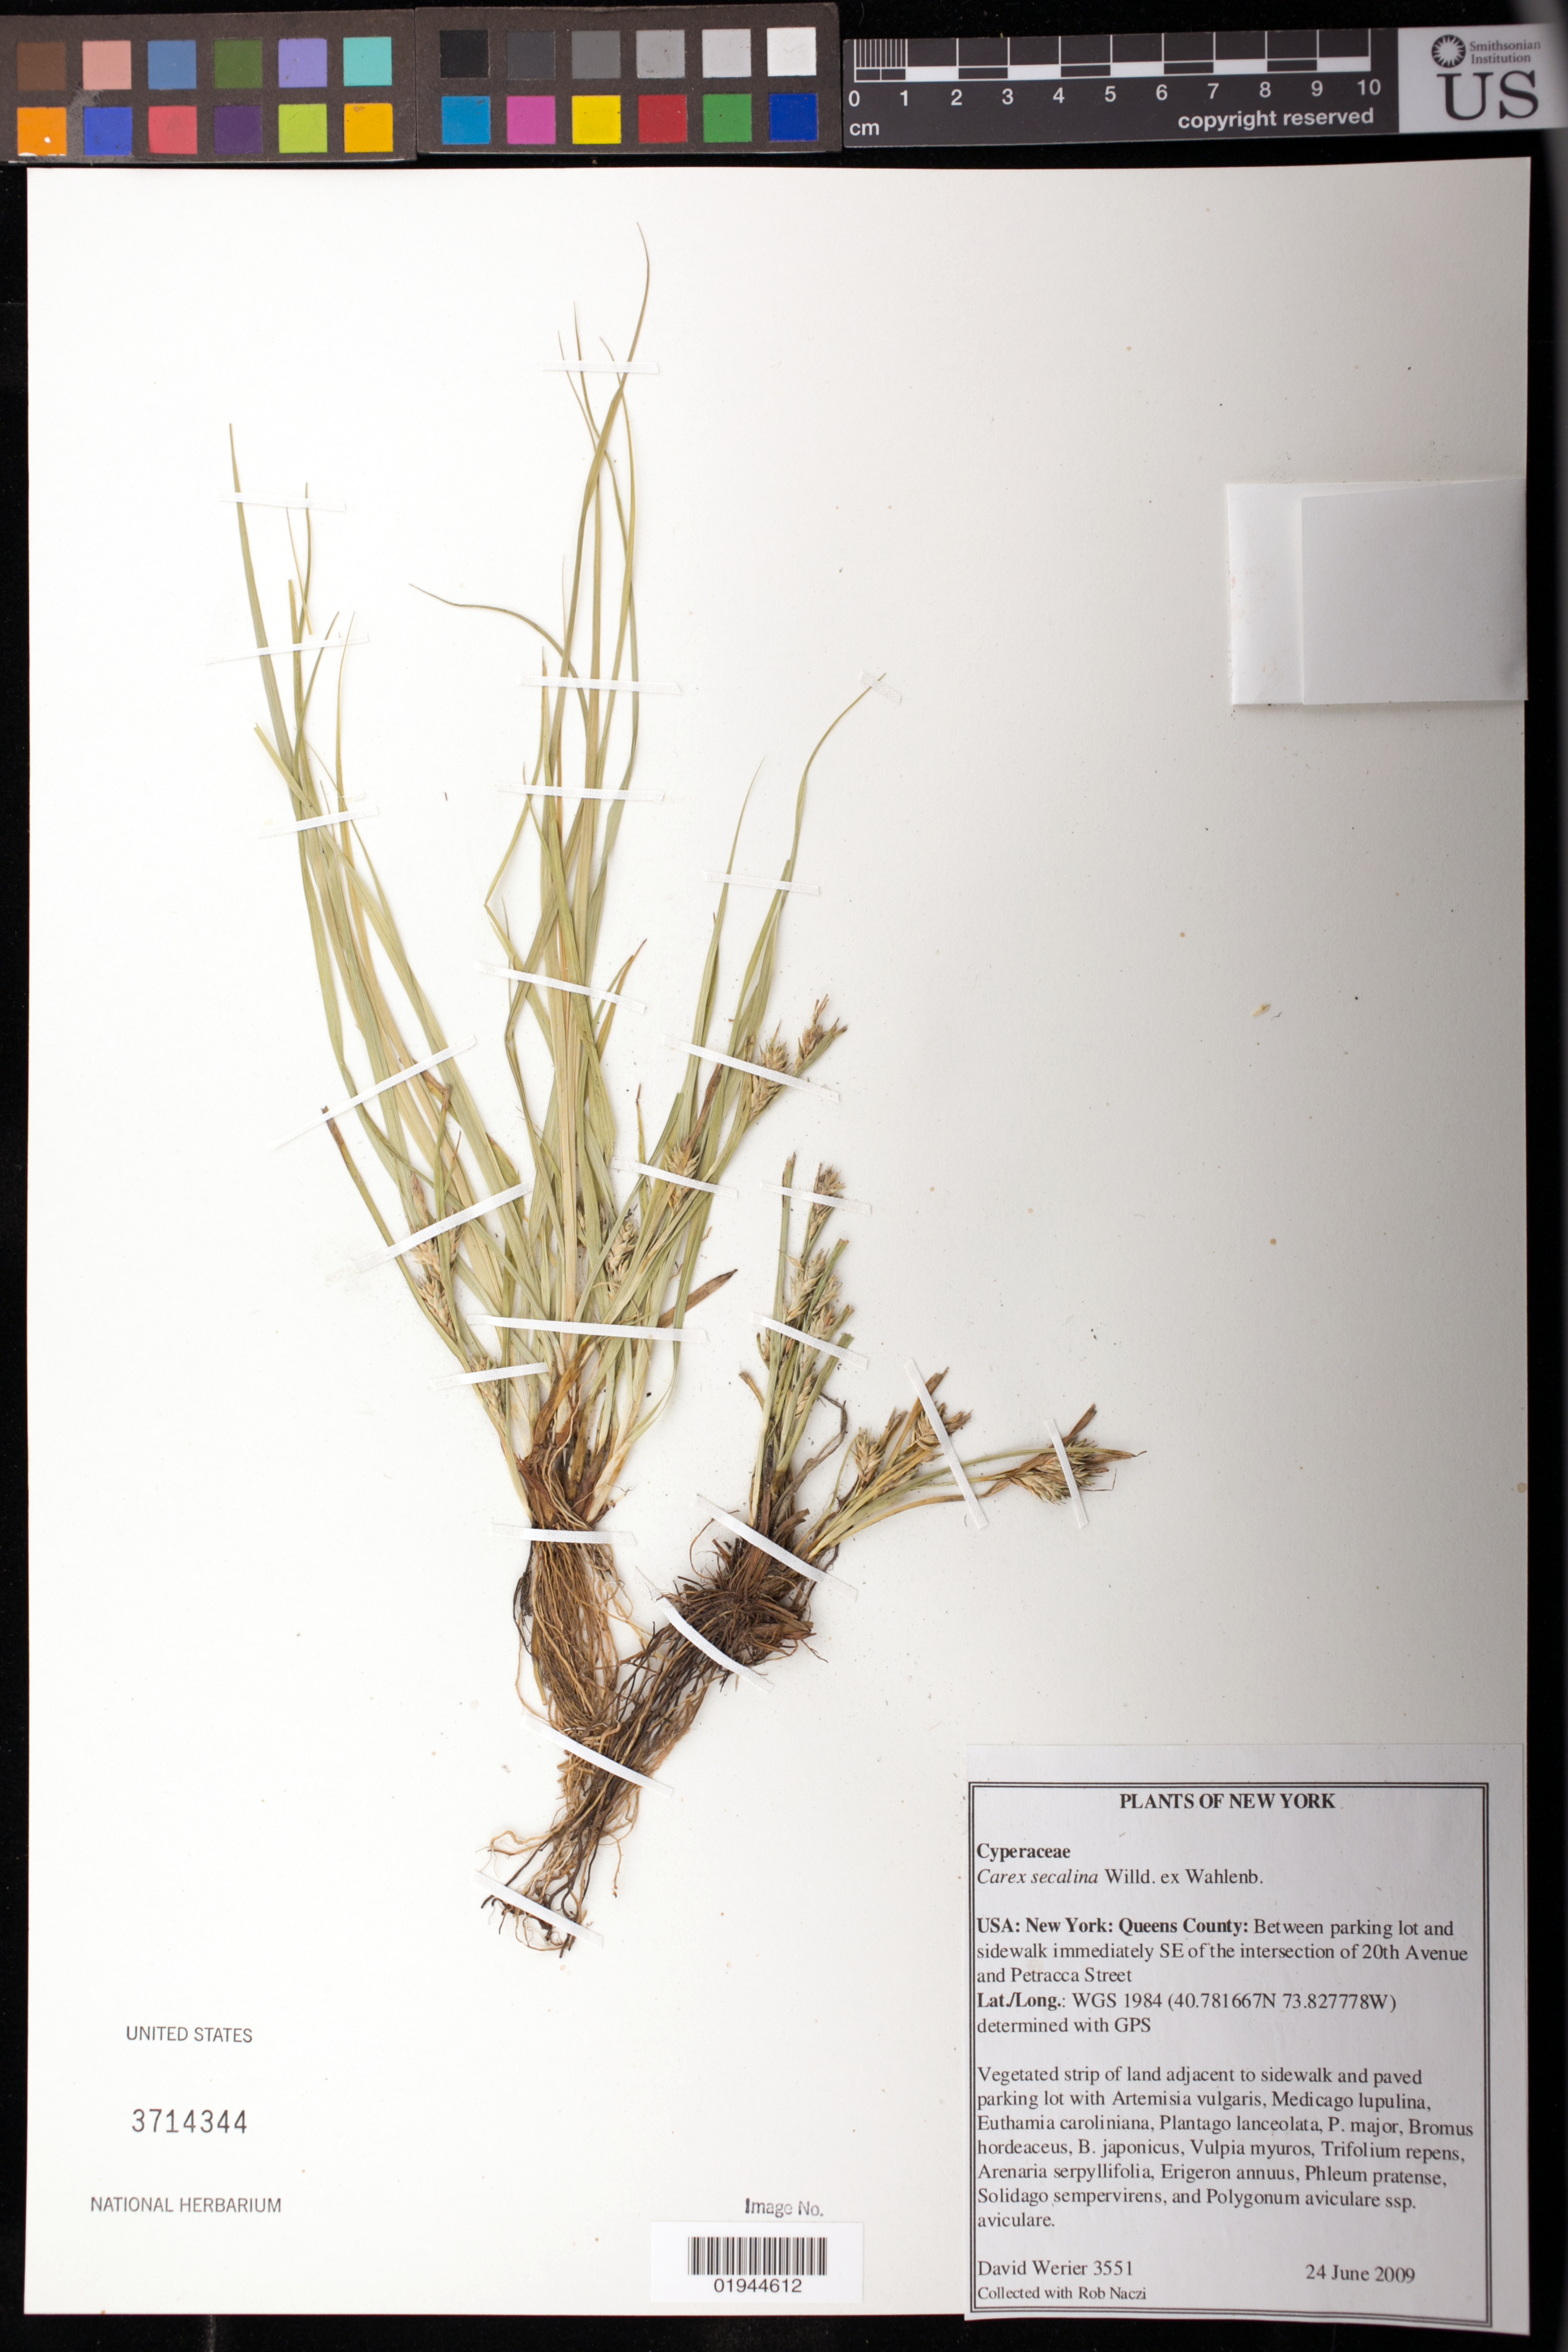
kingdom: Plantae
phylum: Tracheophyta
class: Liliopsida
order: Poales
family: Cyperaceae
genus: Carex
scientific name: Carex secalina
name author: Willd. ex Wahlenb.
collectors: R. F. C. Naczi & D. Werier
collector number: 3551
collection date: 2009-06-24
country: United States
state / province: New York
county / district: Queens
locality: Between parking lot and sidewalk immediately SE of the intersection of 20th Avenue and Petracca Street.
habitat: vegetated strip of land adjacent to sidewalk and paved parking lot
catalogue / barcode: US 3714344